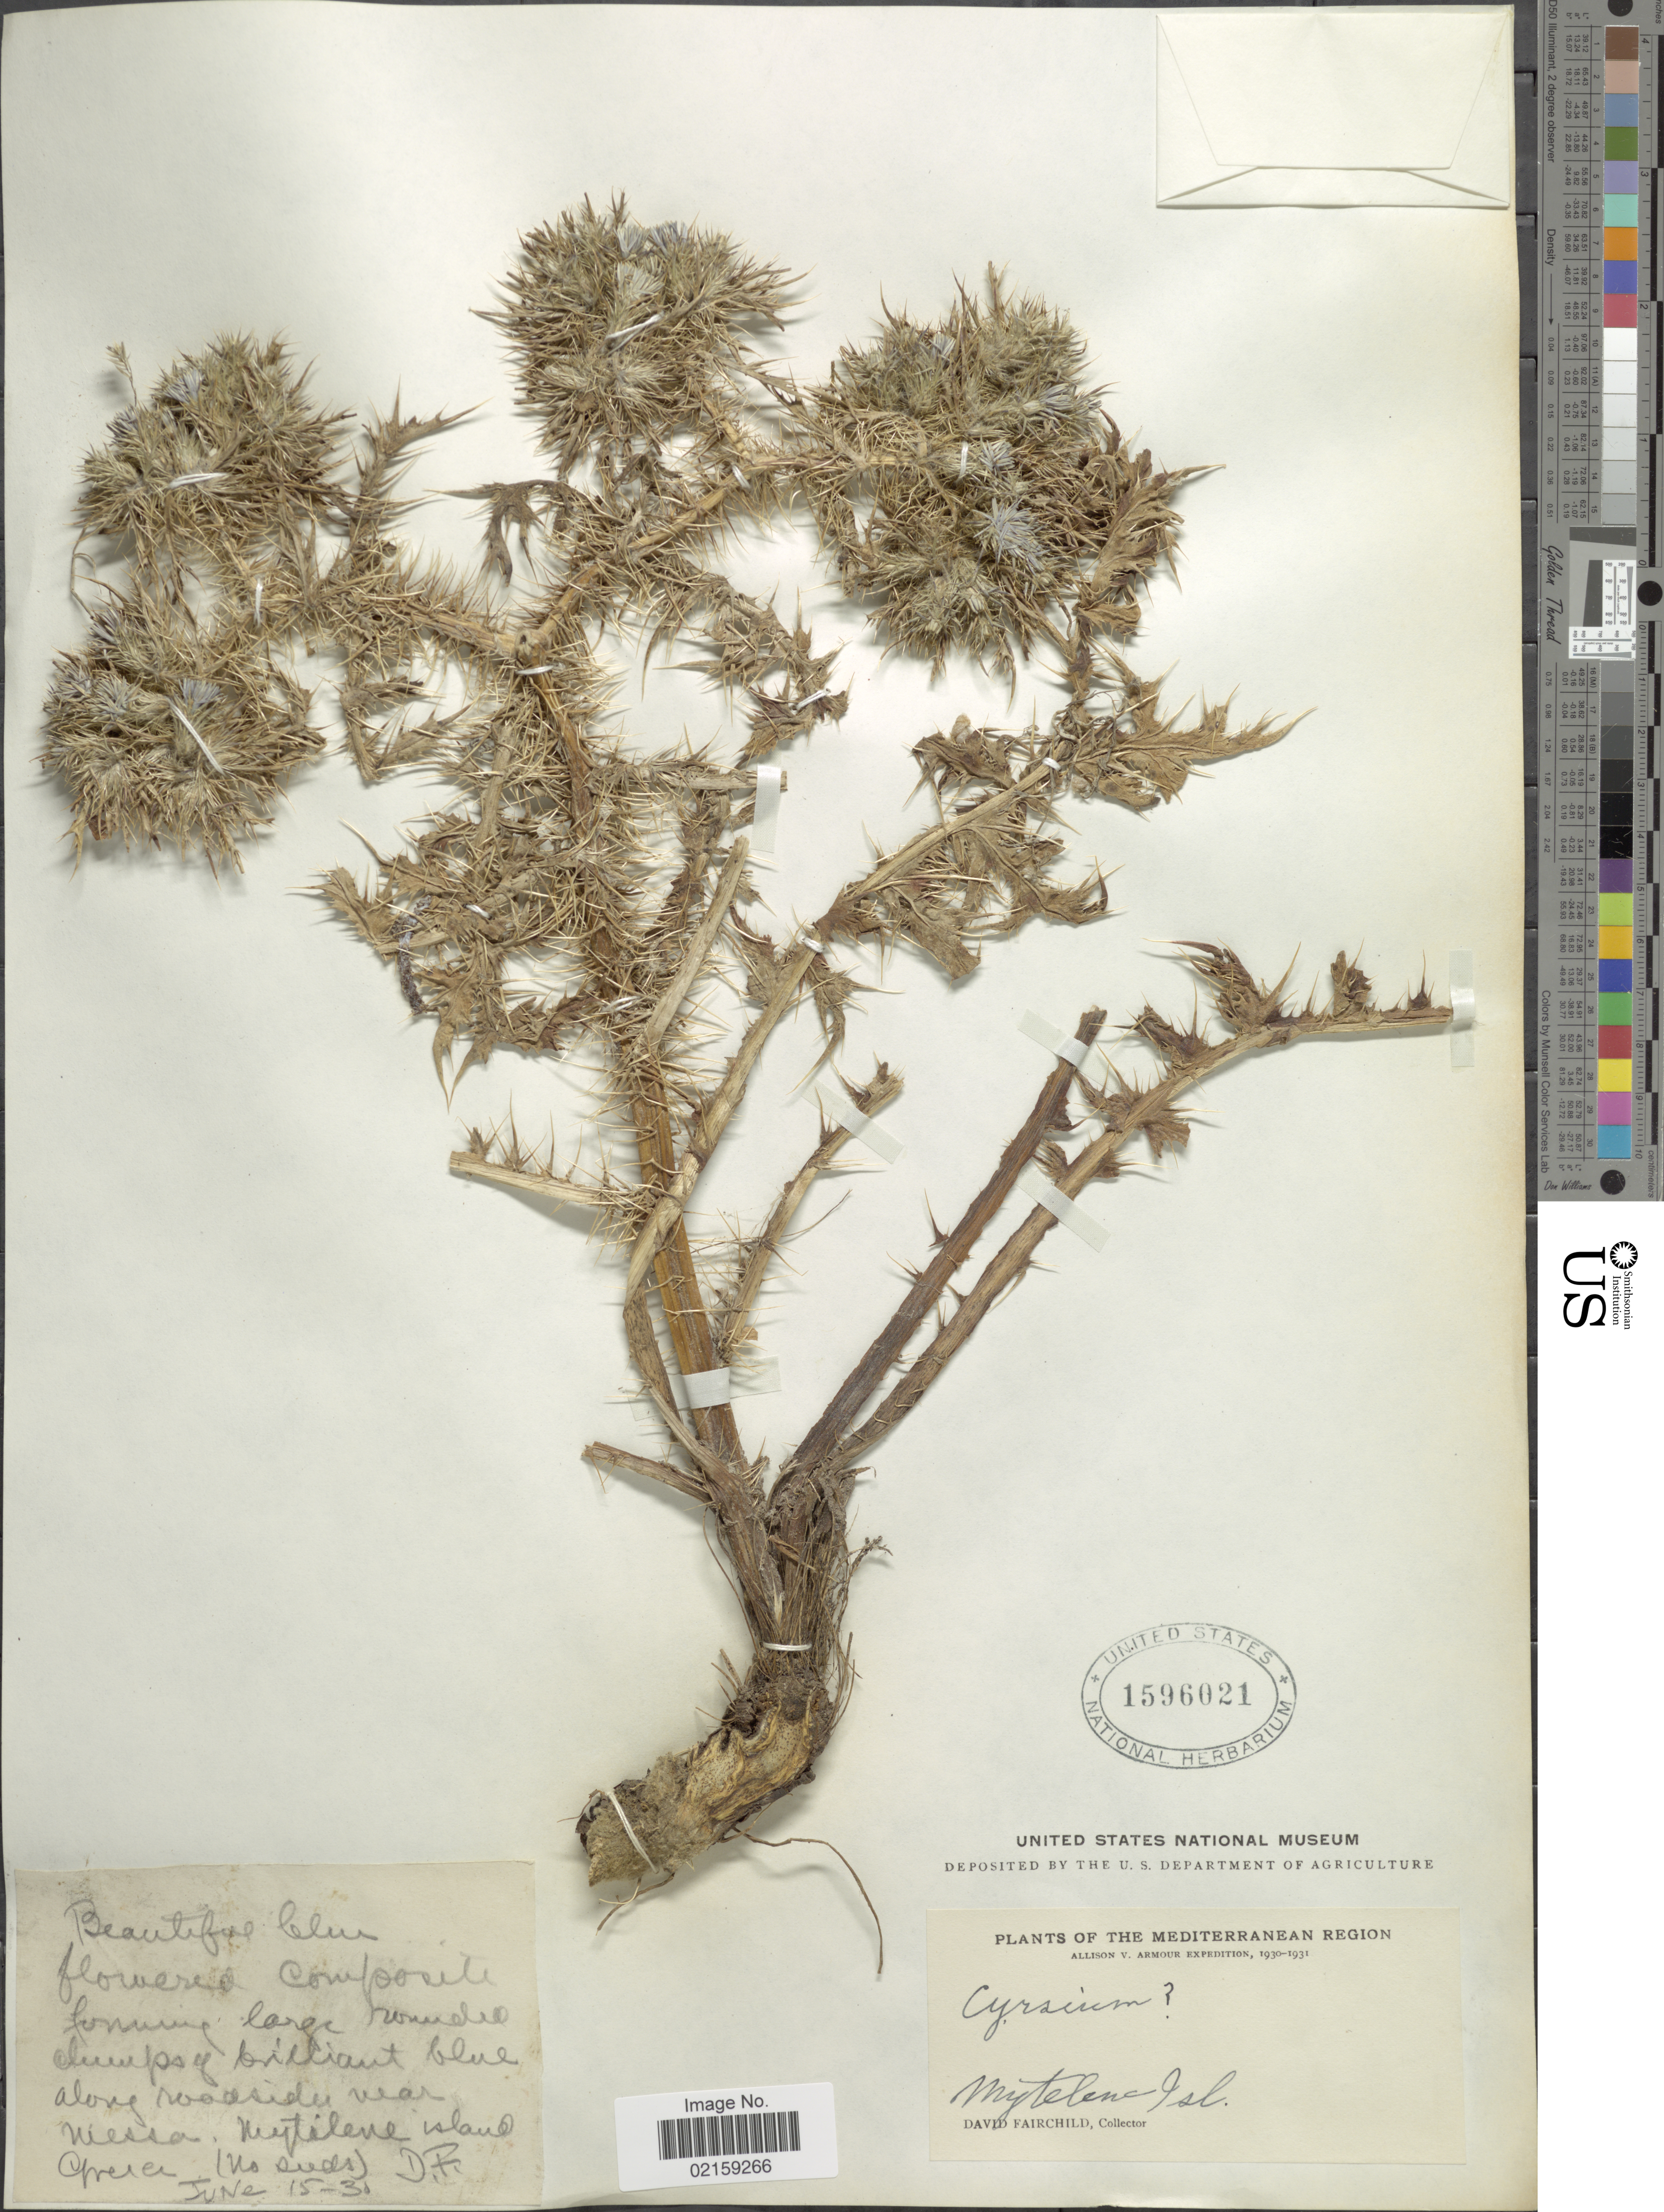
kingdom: Plantae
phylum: Tracheophyta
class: Magnoliopsida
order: Asterales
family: Asteraceae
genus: Cirsium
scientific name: Cirsium sp.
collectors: D. Fairchild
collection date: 1930-06-15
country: Greece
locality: The Mediterranean Region. Mytelenc Isl.along roudside near Niessa, Mytiline island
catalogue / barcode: US 1596021